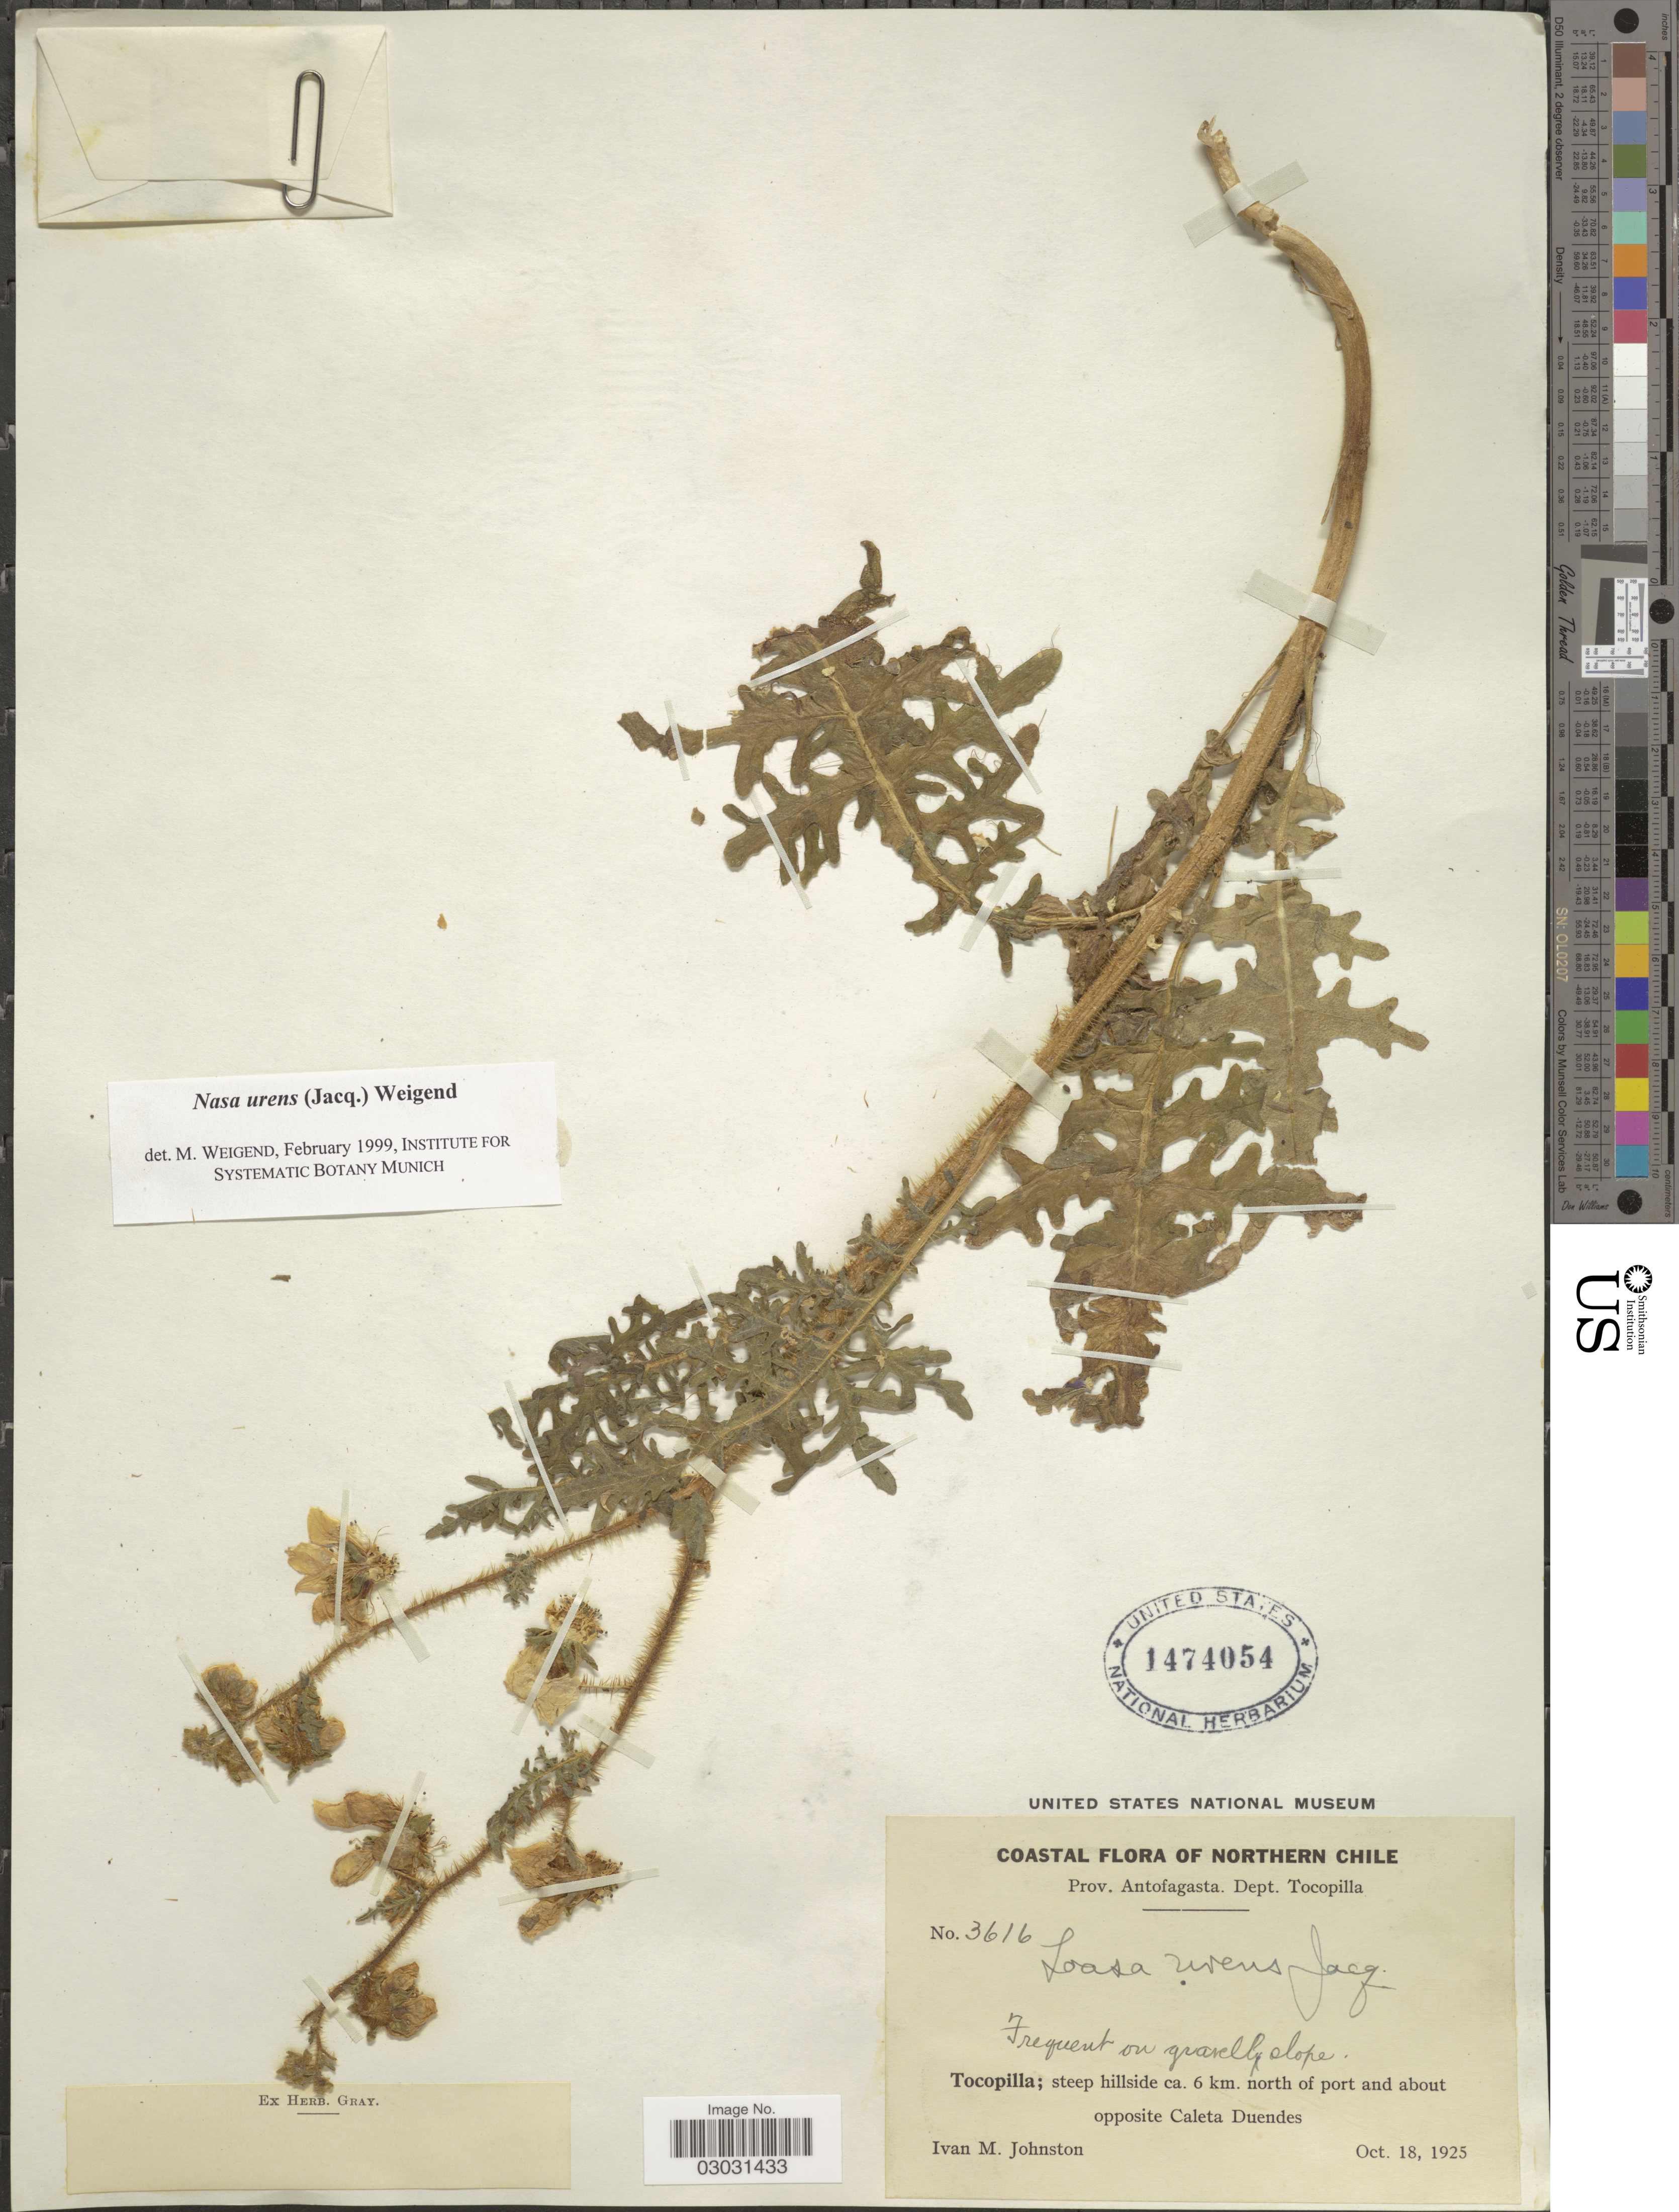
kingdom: Plantae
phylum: Tracheophyta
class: Magnoliopsida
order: Cornales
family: Loasaceae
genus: Nasa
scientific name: Nasa urens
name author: (Jacq.) Weigand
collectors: I.M. Johnston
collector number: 3616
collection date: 1925-10-18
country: Chile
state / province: Antofagasta (II)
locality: Coastal. Northern Chile. Dept. Tocopilla. Tocopilla; steep hillside ca. 6 km. north of port and about opposite Caleta Duendes.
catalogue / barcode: US 1474054